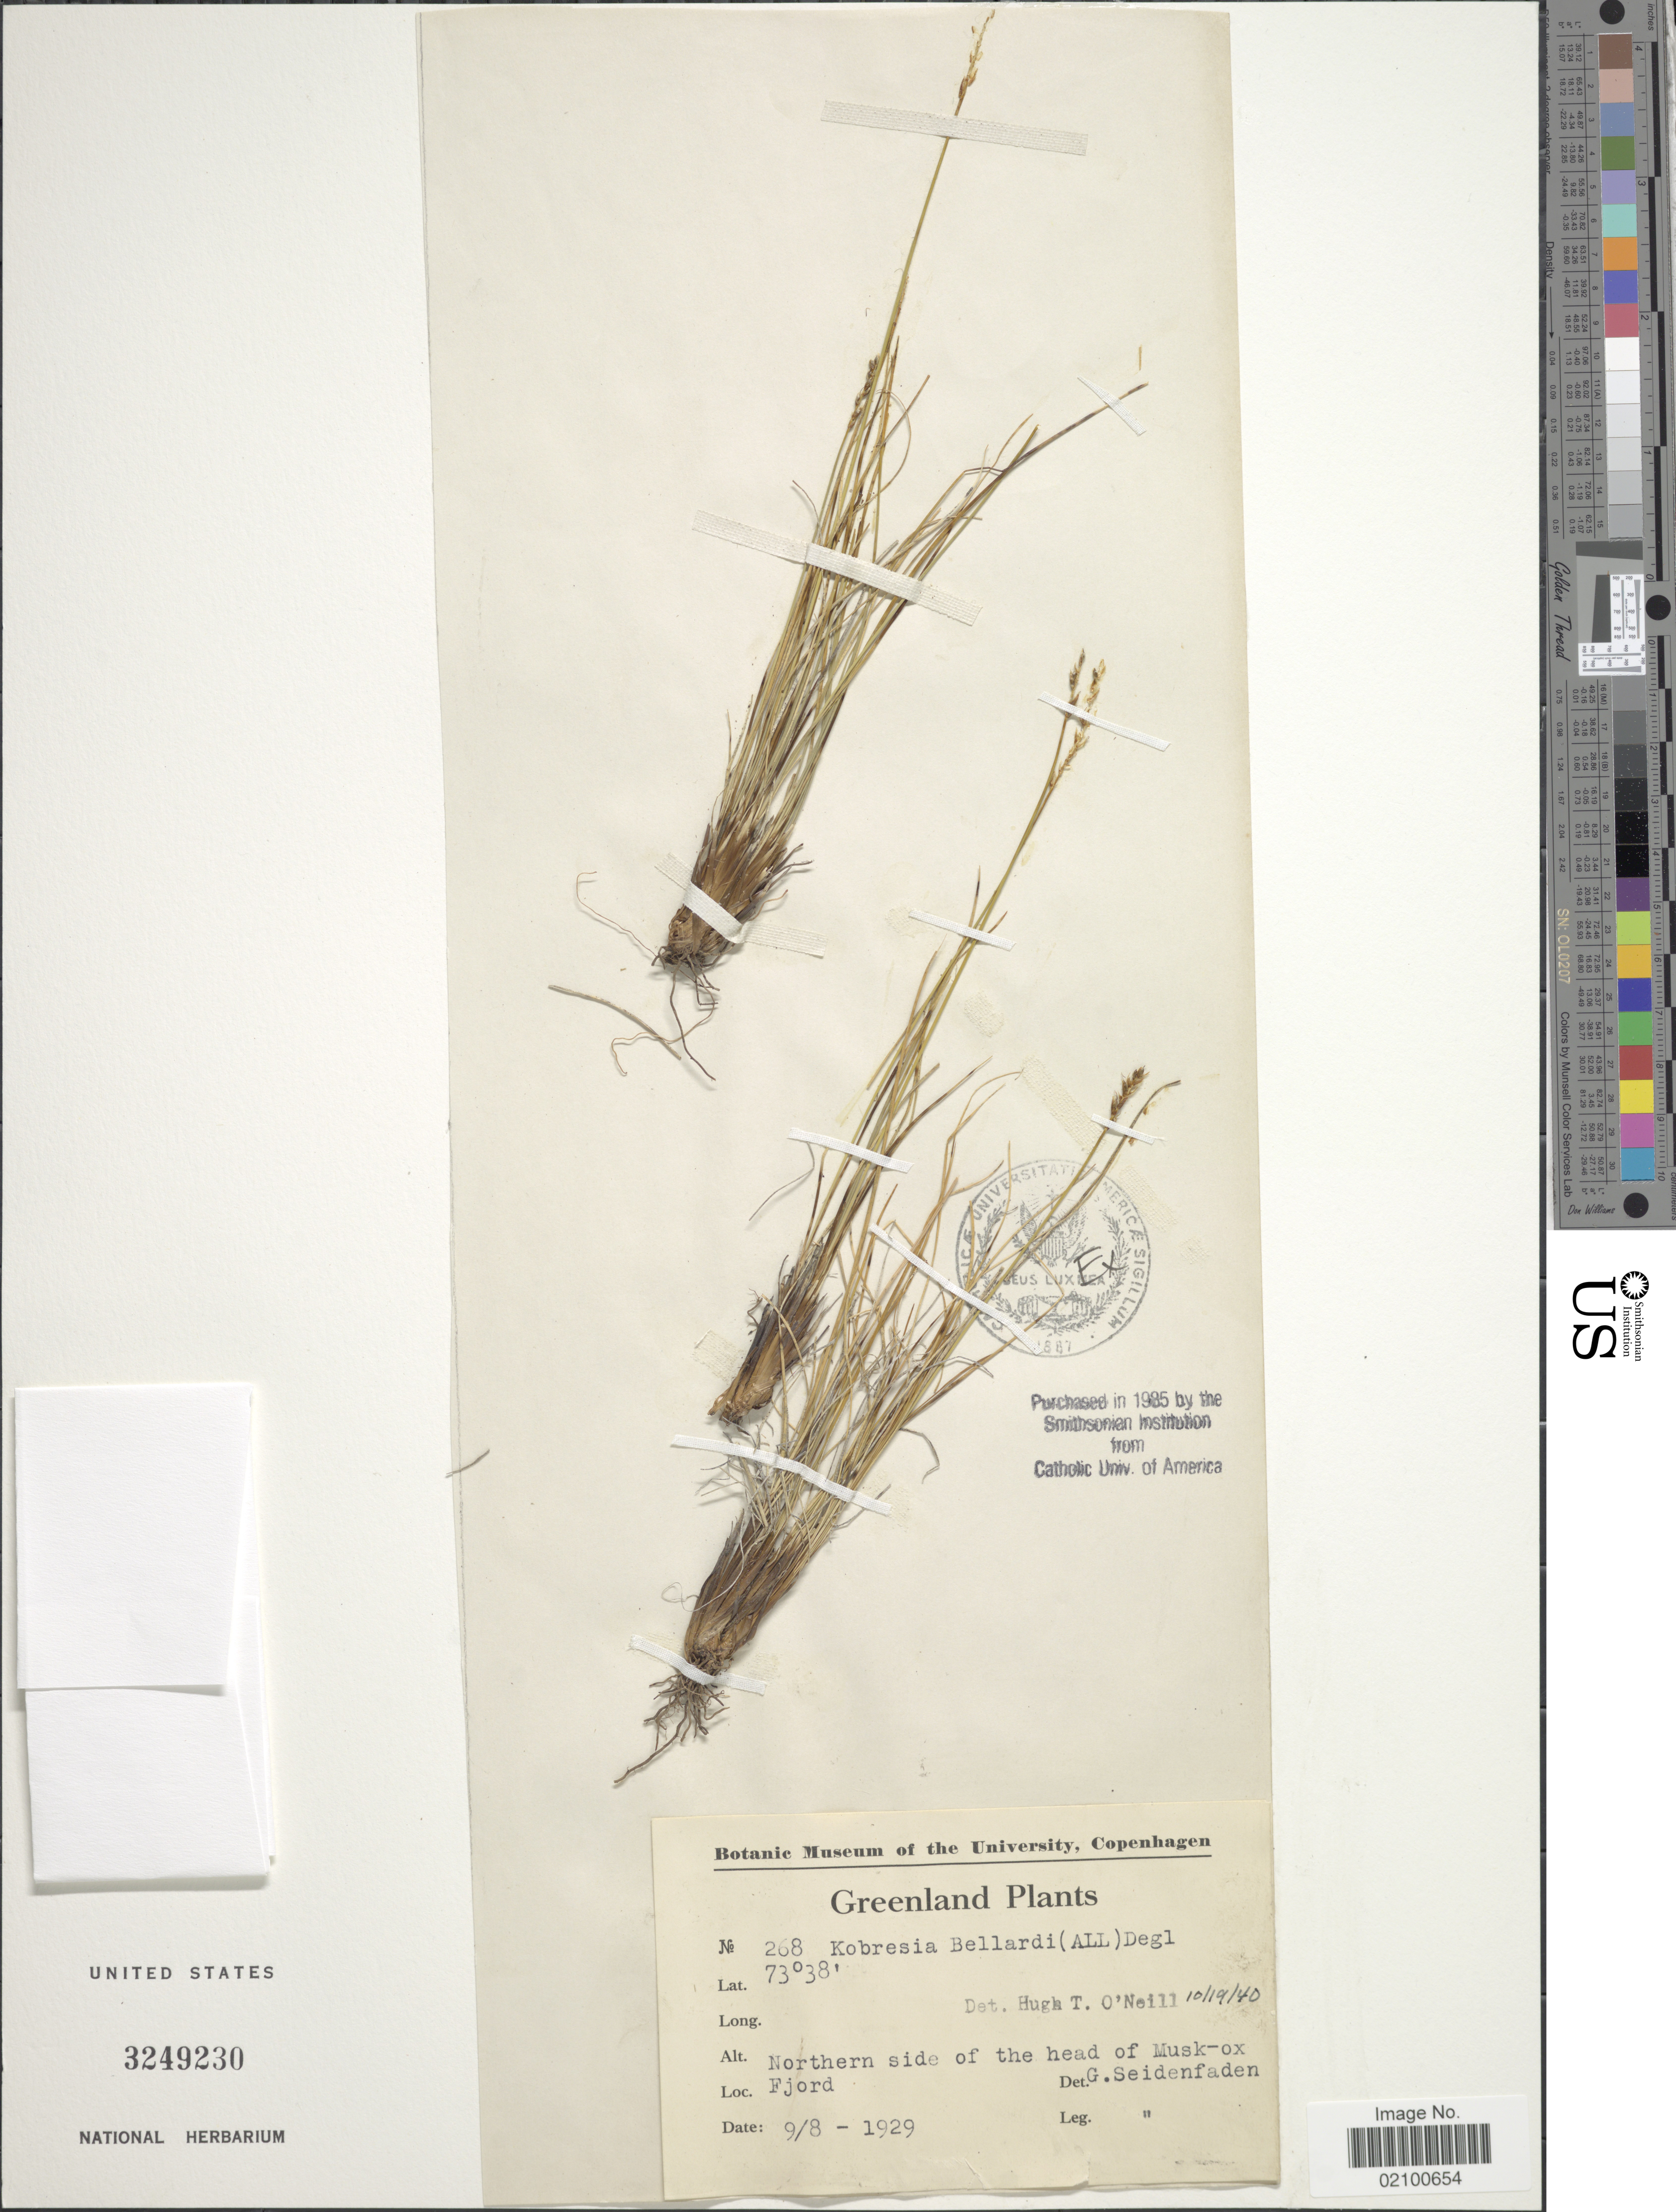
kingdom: Plantae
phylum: Tracheophyta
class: Liliopsida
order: Poales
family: Cyperaceae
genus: Carex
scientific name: Carex myosuroides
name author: Vill.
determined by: Strong, M. T., (US), Smithsonian Institution - National Museum of Natural History (UNITED STATES)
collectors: G. Seidenfaden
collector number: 268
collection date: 1929-08-09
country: Greenland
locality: Northern side of the head of Musk-ox Fjord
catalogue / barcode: US 3249230